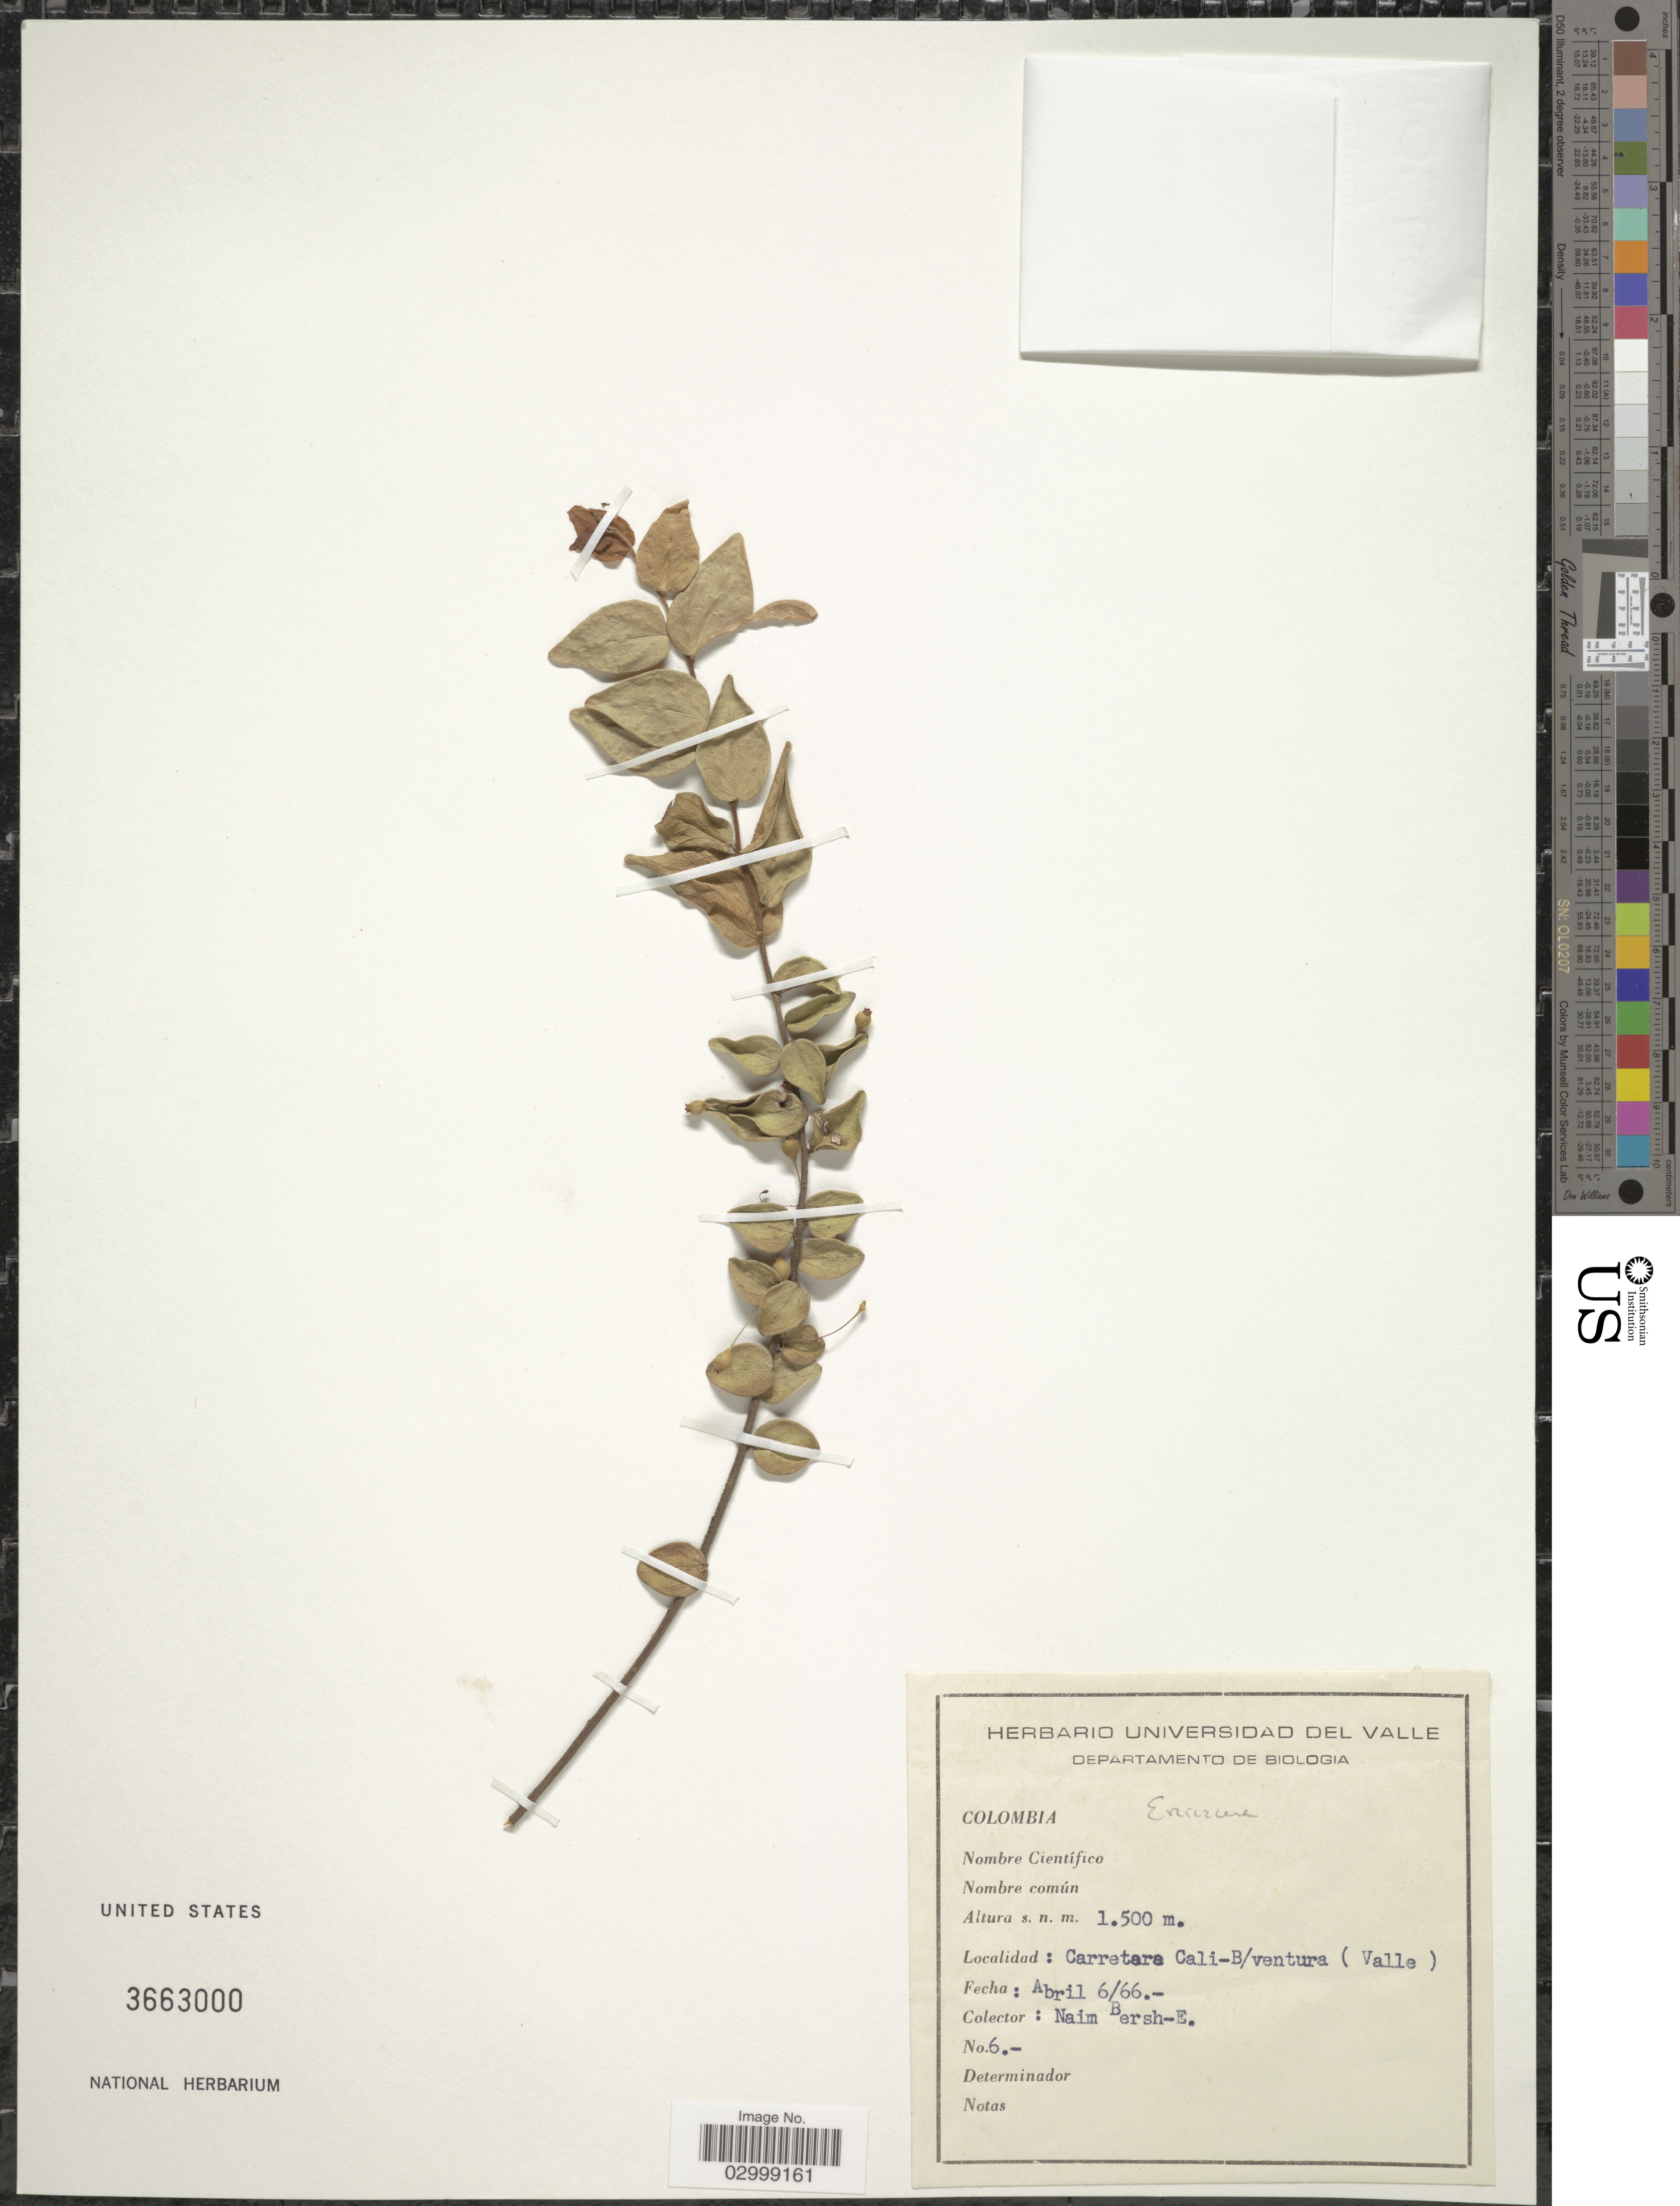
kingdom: Plantae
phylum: Tracheophyta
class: Magnoliopsida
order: Ericales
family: Ericaceae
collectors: Naim Bersh- E.-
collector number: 6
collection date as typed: Transcribed d/m/y: 6/4/66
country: Colombia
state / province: Valle del Cauca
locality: Carretera Cali-B/ventura (Valle).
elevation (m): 1500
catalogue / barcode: US 3663000